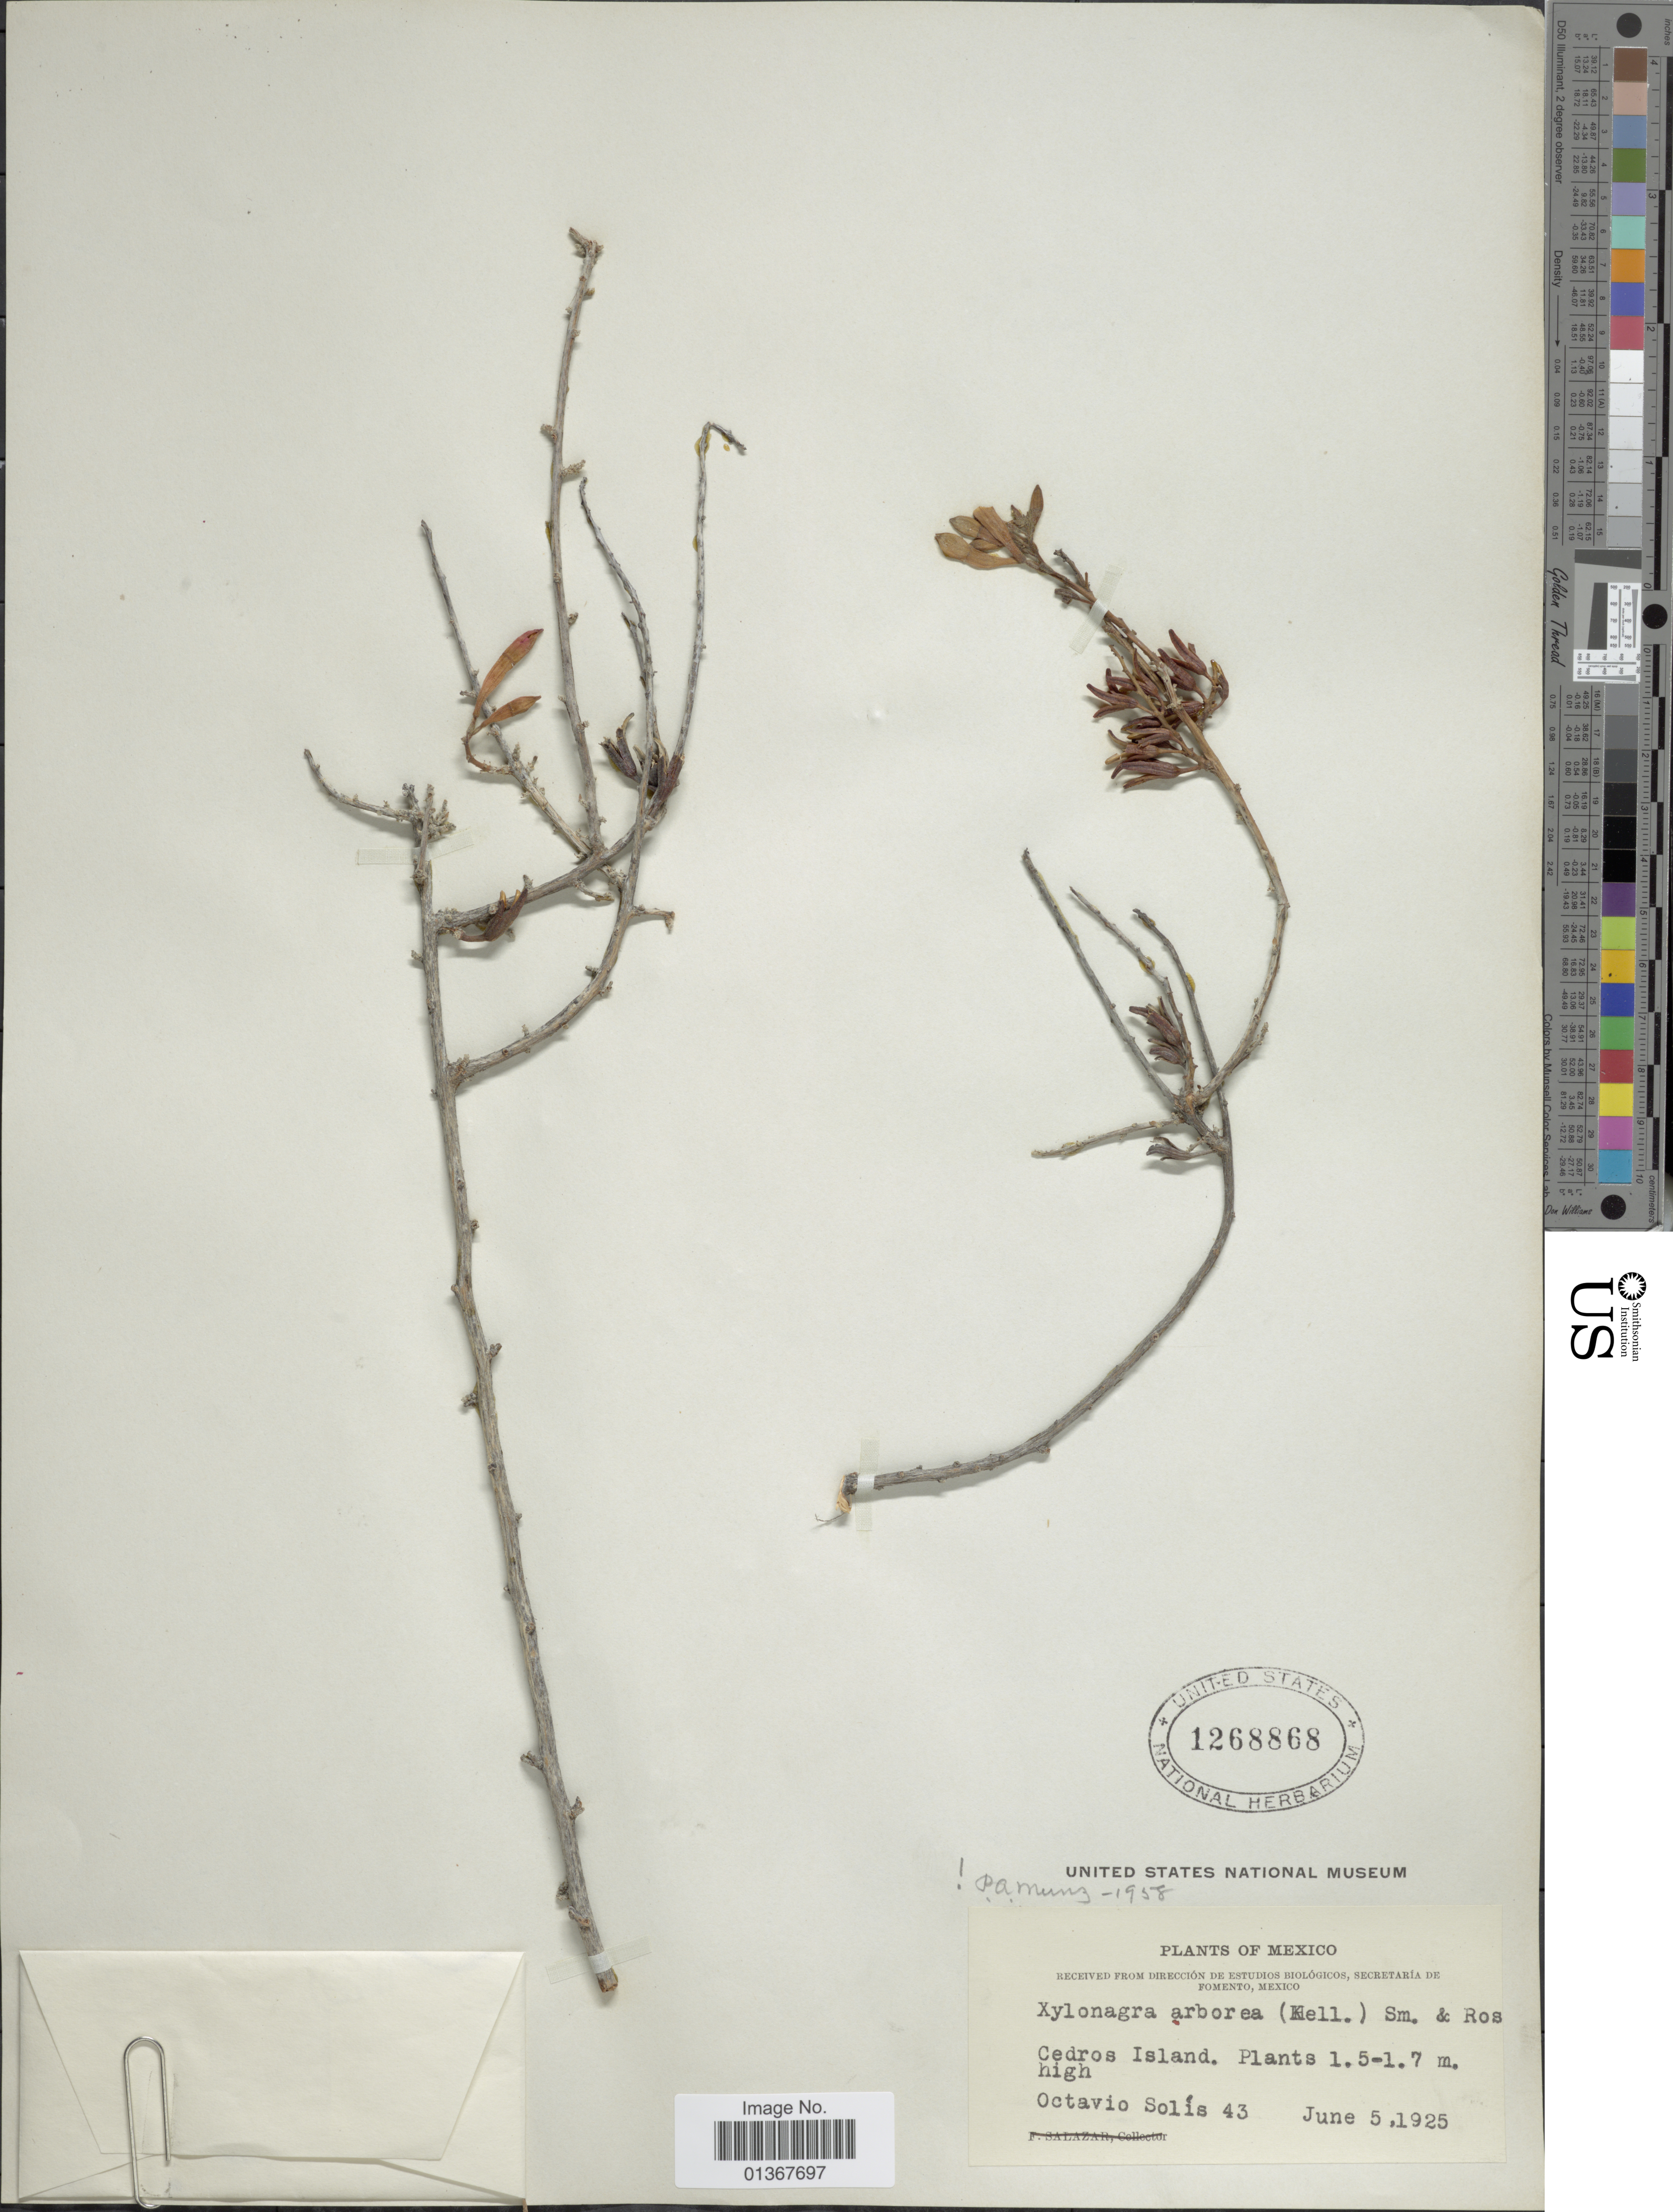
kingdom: Plantae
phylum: Tracheophyta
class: Magnoliopsida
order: Myrtales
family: Onagraceae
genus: Xylonagra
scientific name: Xylonagra arborea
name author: (Kellogg) Donn. Sm. & Rose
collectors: O. Solis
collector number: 43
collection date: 1925-06-05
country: Mexico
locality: Cedros Island.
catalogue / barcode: US 1268868